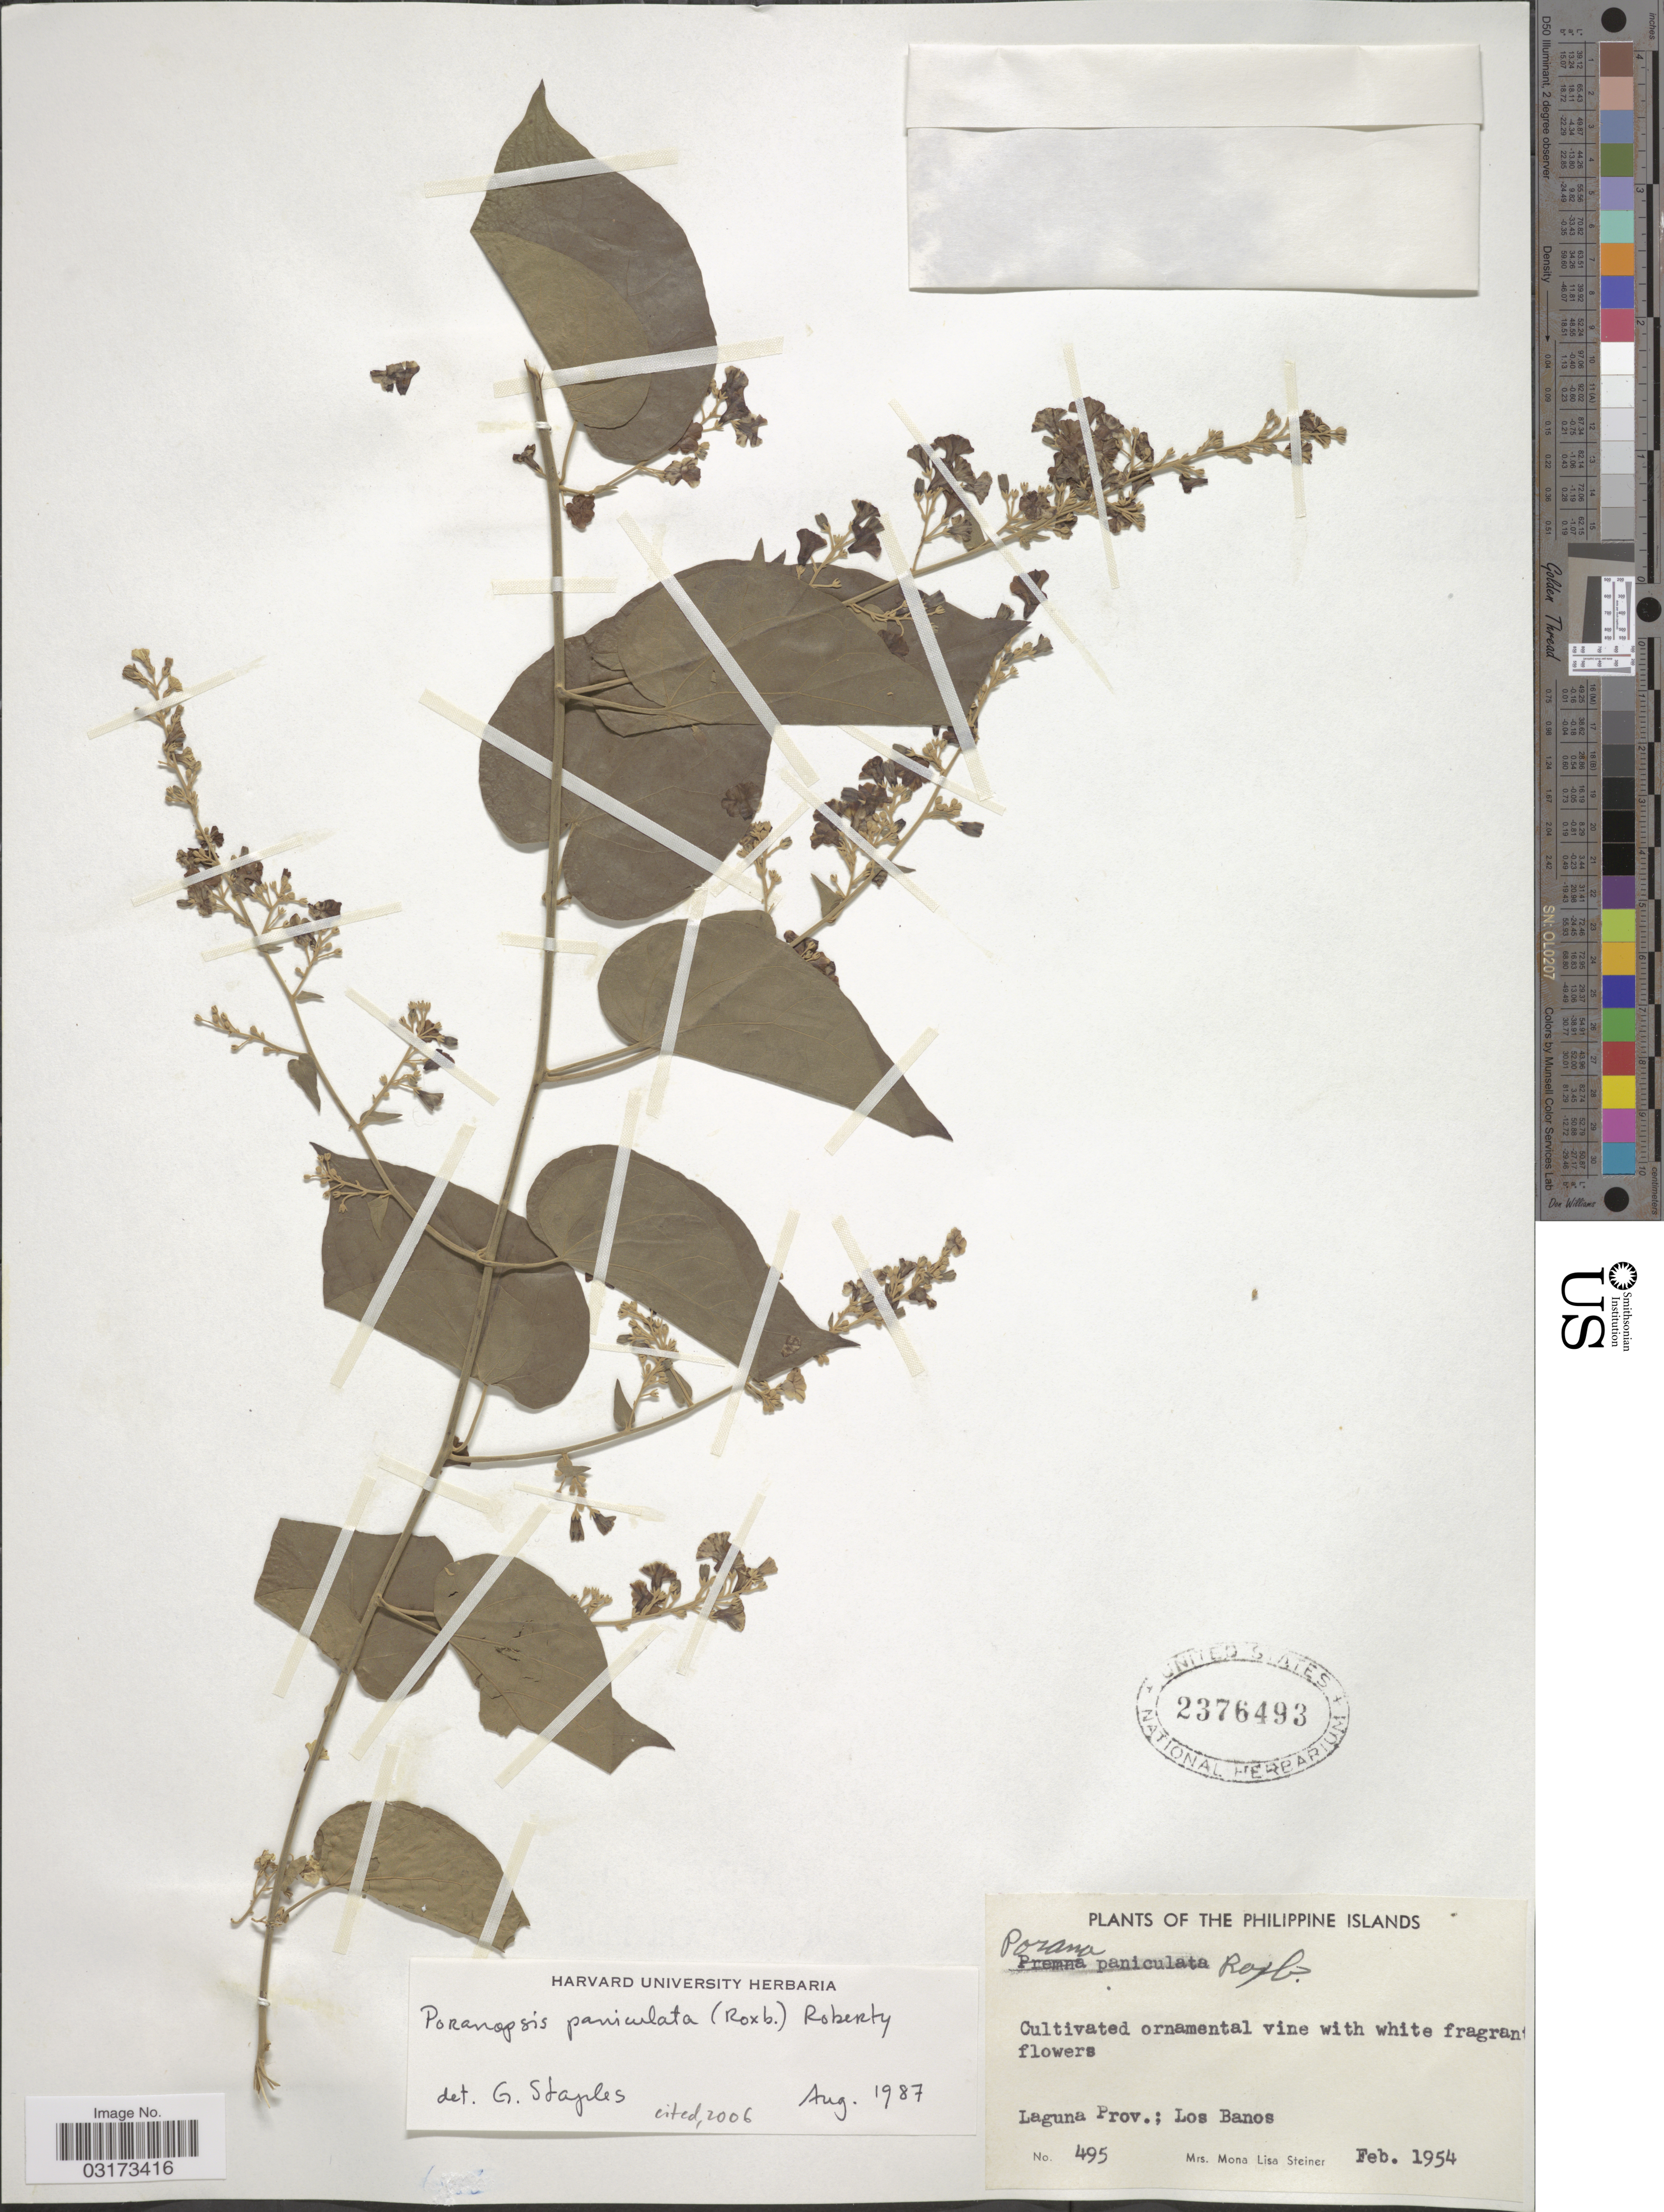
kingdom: Plantae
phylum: Tracheophyta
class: Magnoliopsida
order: Solanales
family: Convolvulaceae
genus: Poranopsis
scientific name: Poranopsis paniculata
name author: (Roxb.) Roberty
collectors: M. Steiner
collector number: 495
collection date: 1954-02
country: Philippines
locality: Philippine Islands. Laguna Prov.; Los Banos.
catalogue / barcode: US 2376493